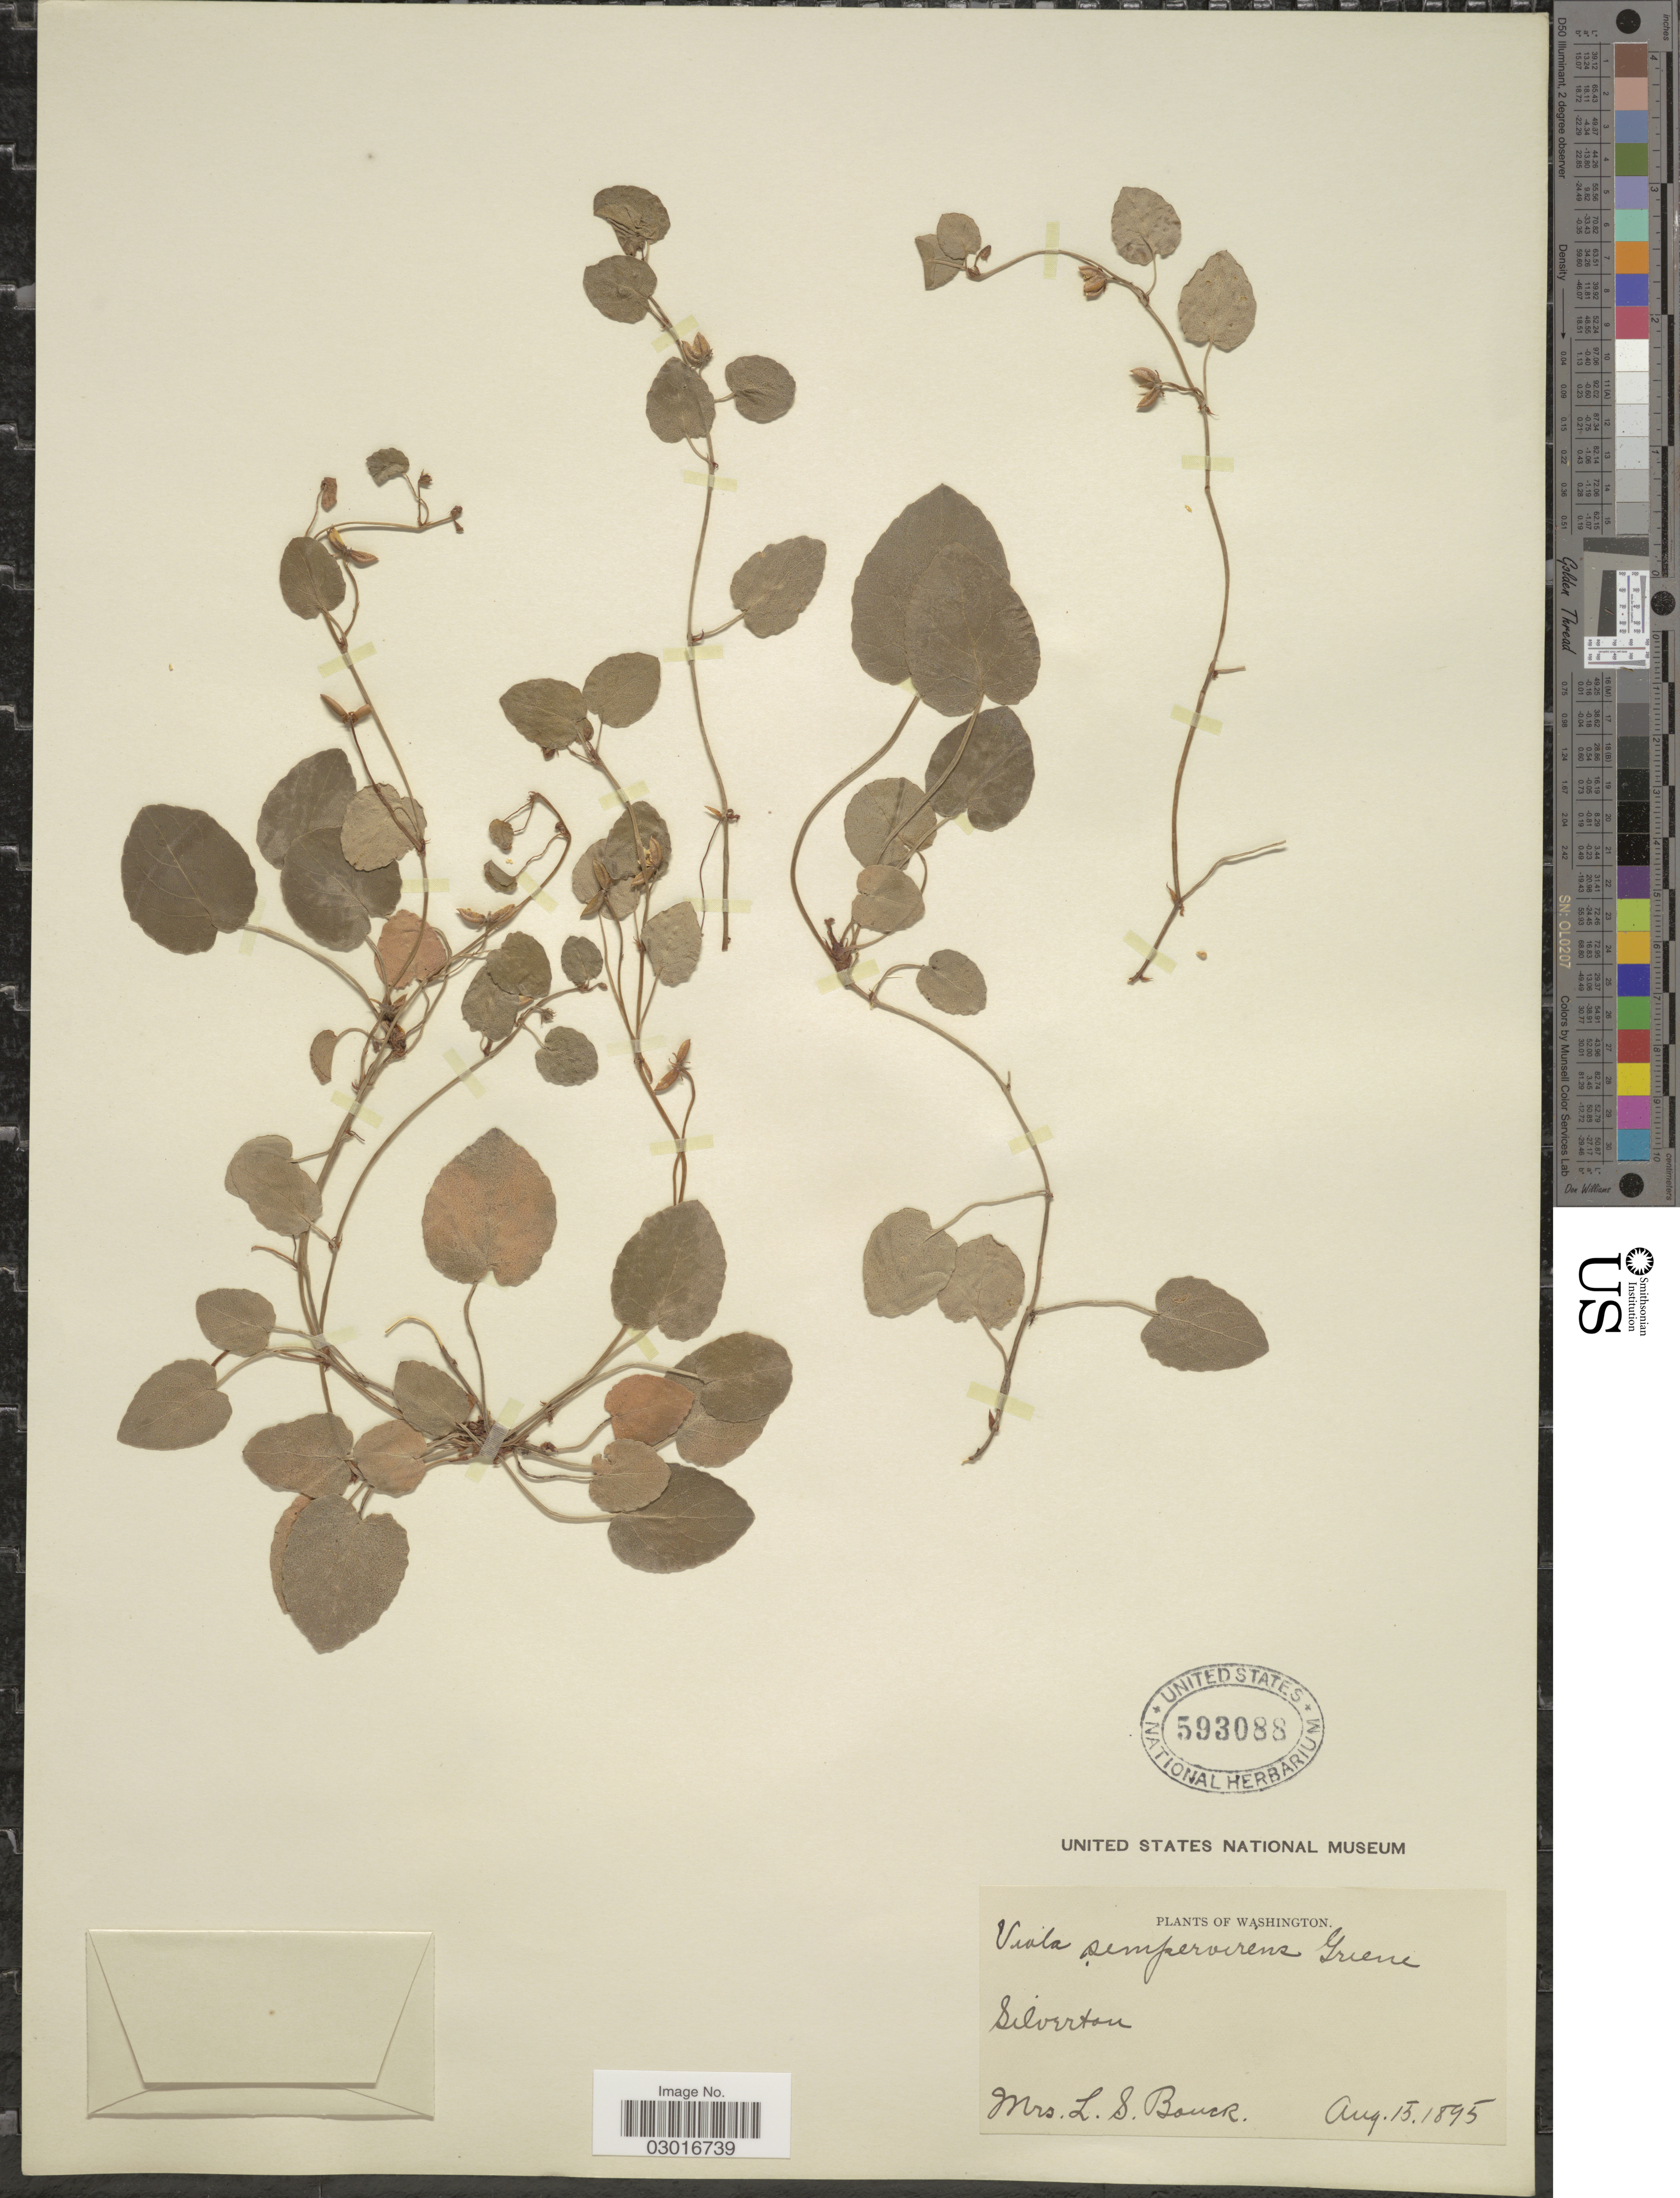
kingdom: Plantae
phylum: Tracheophyta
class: Magnoliopsida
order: Malpighiales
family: Violaceae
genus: Viola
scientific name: Viola sempervirens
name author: Greene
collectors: L. Bouck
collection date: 1895-08-15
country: United States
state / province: Washington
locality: Silverton.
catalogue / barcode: US 593088